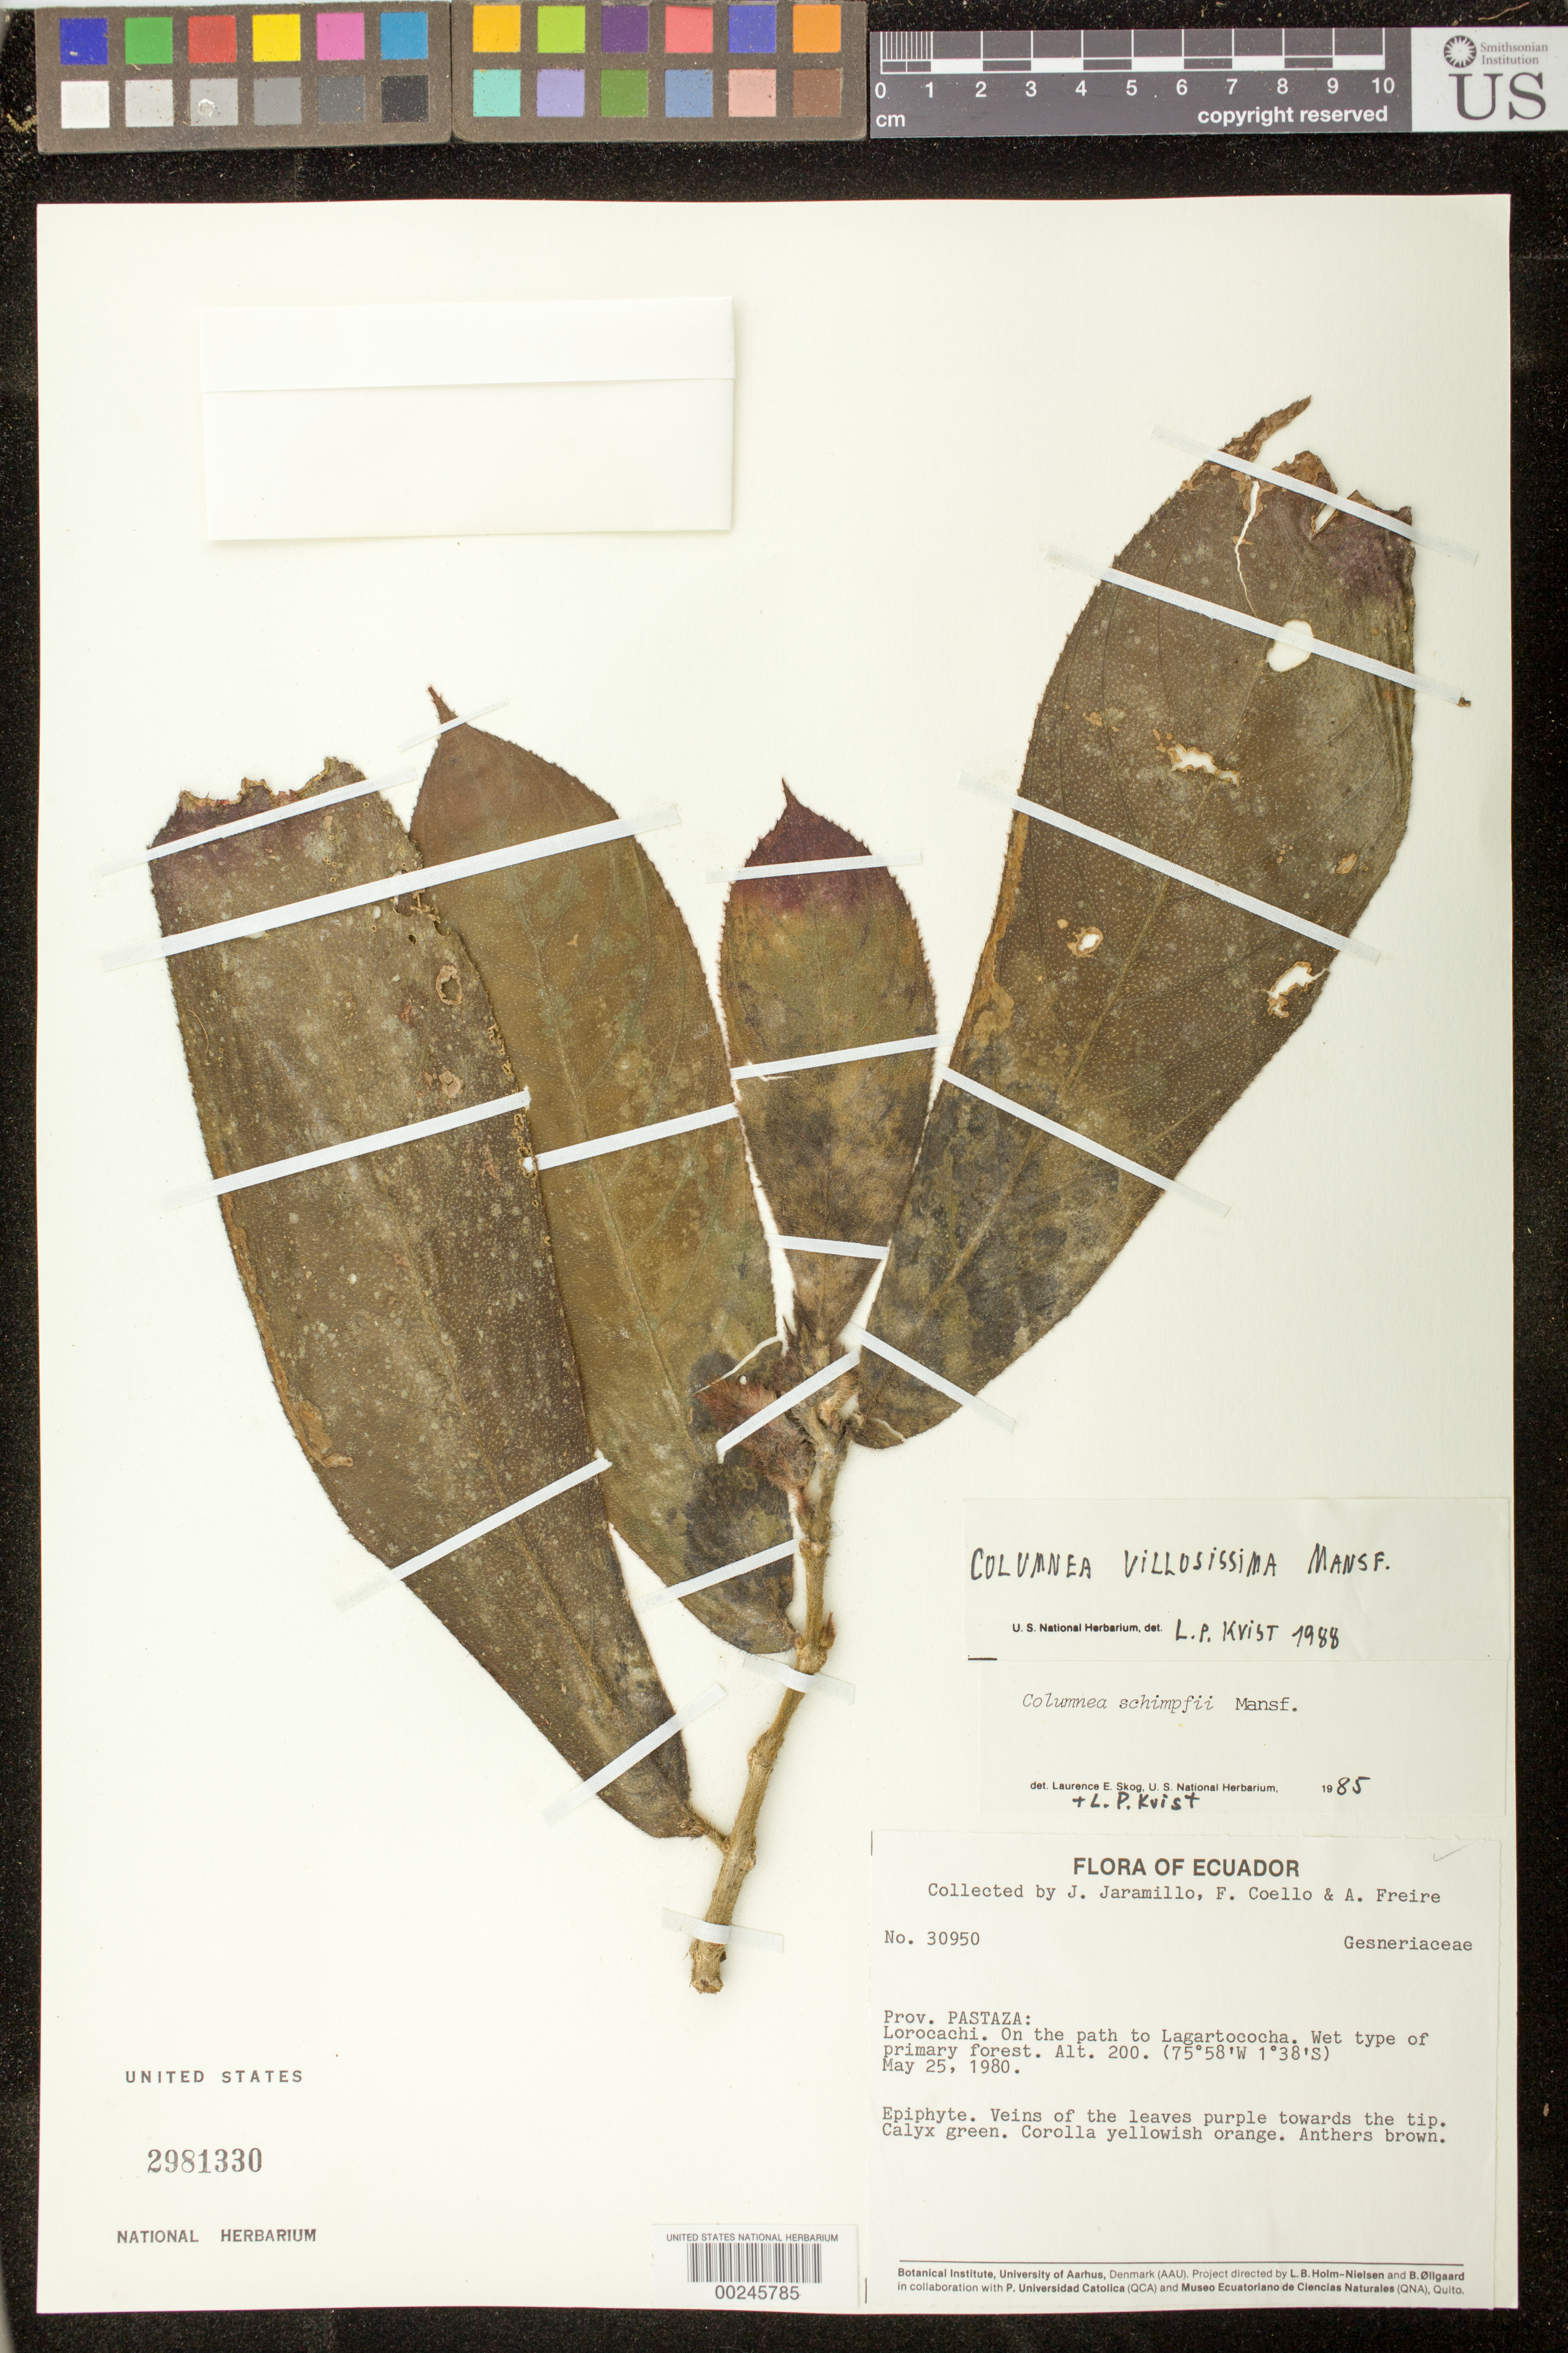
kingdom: Plantae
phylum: Tracheophyta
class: Magnoliopsida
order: Lamiales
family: Gesneriaceae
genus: Columnea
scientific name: Columnea villosissima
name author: Mansf.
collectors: J. L. Jaramillo, F. Coello & A. Freire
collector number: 30950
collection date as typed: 25 May 1980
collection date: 1980-05-25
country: Ecuador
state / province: Pastaza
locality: Lorocachi, on the path to Lagartococha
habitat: Wet type of primary forest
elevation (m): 200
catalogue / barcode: US 2981330